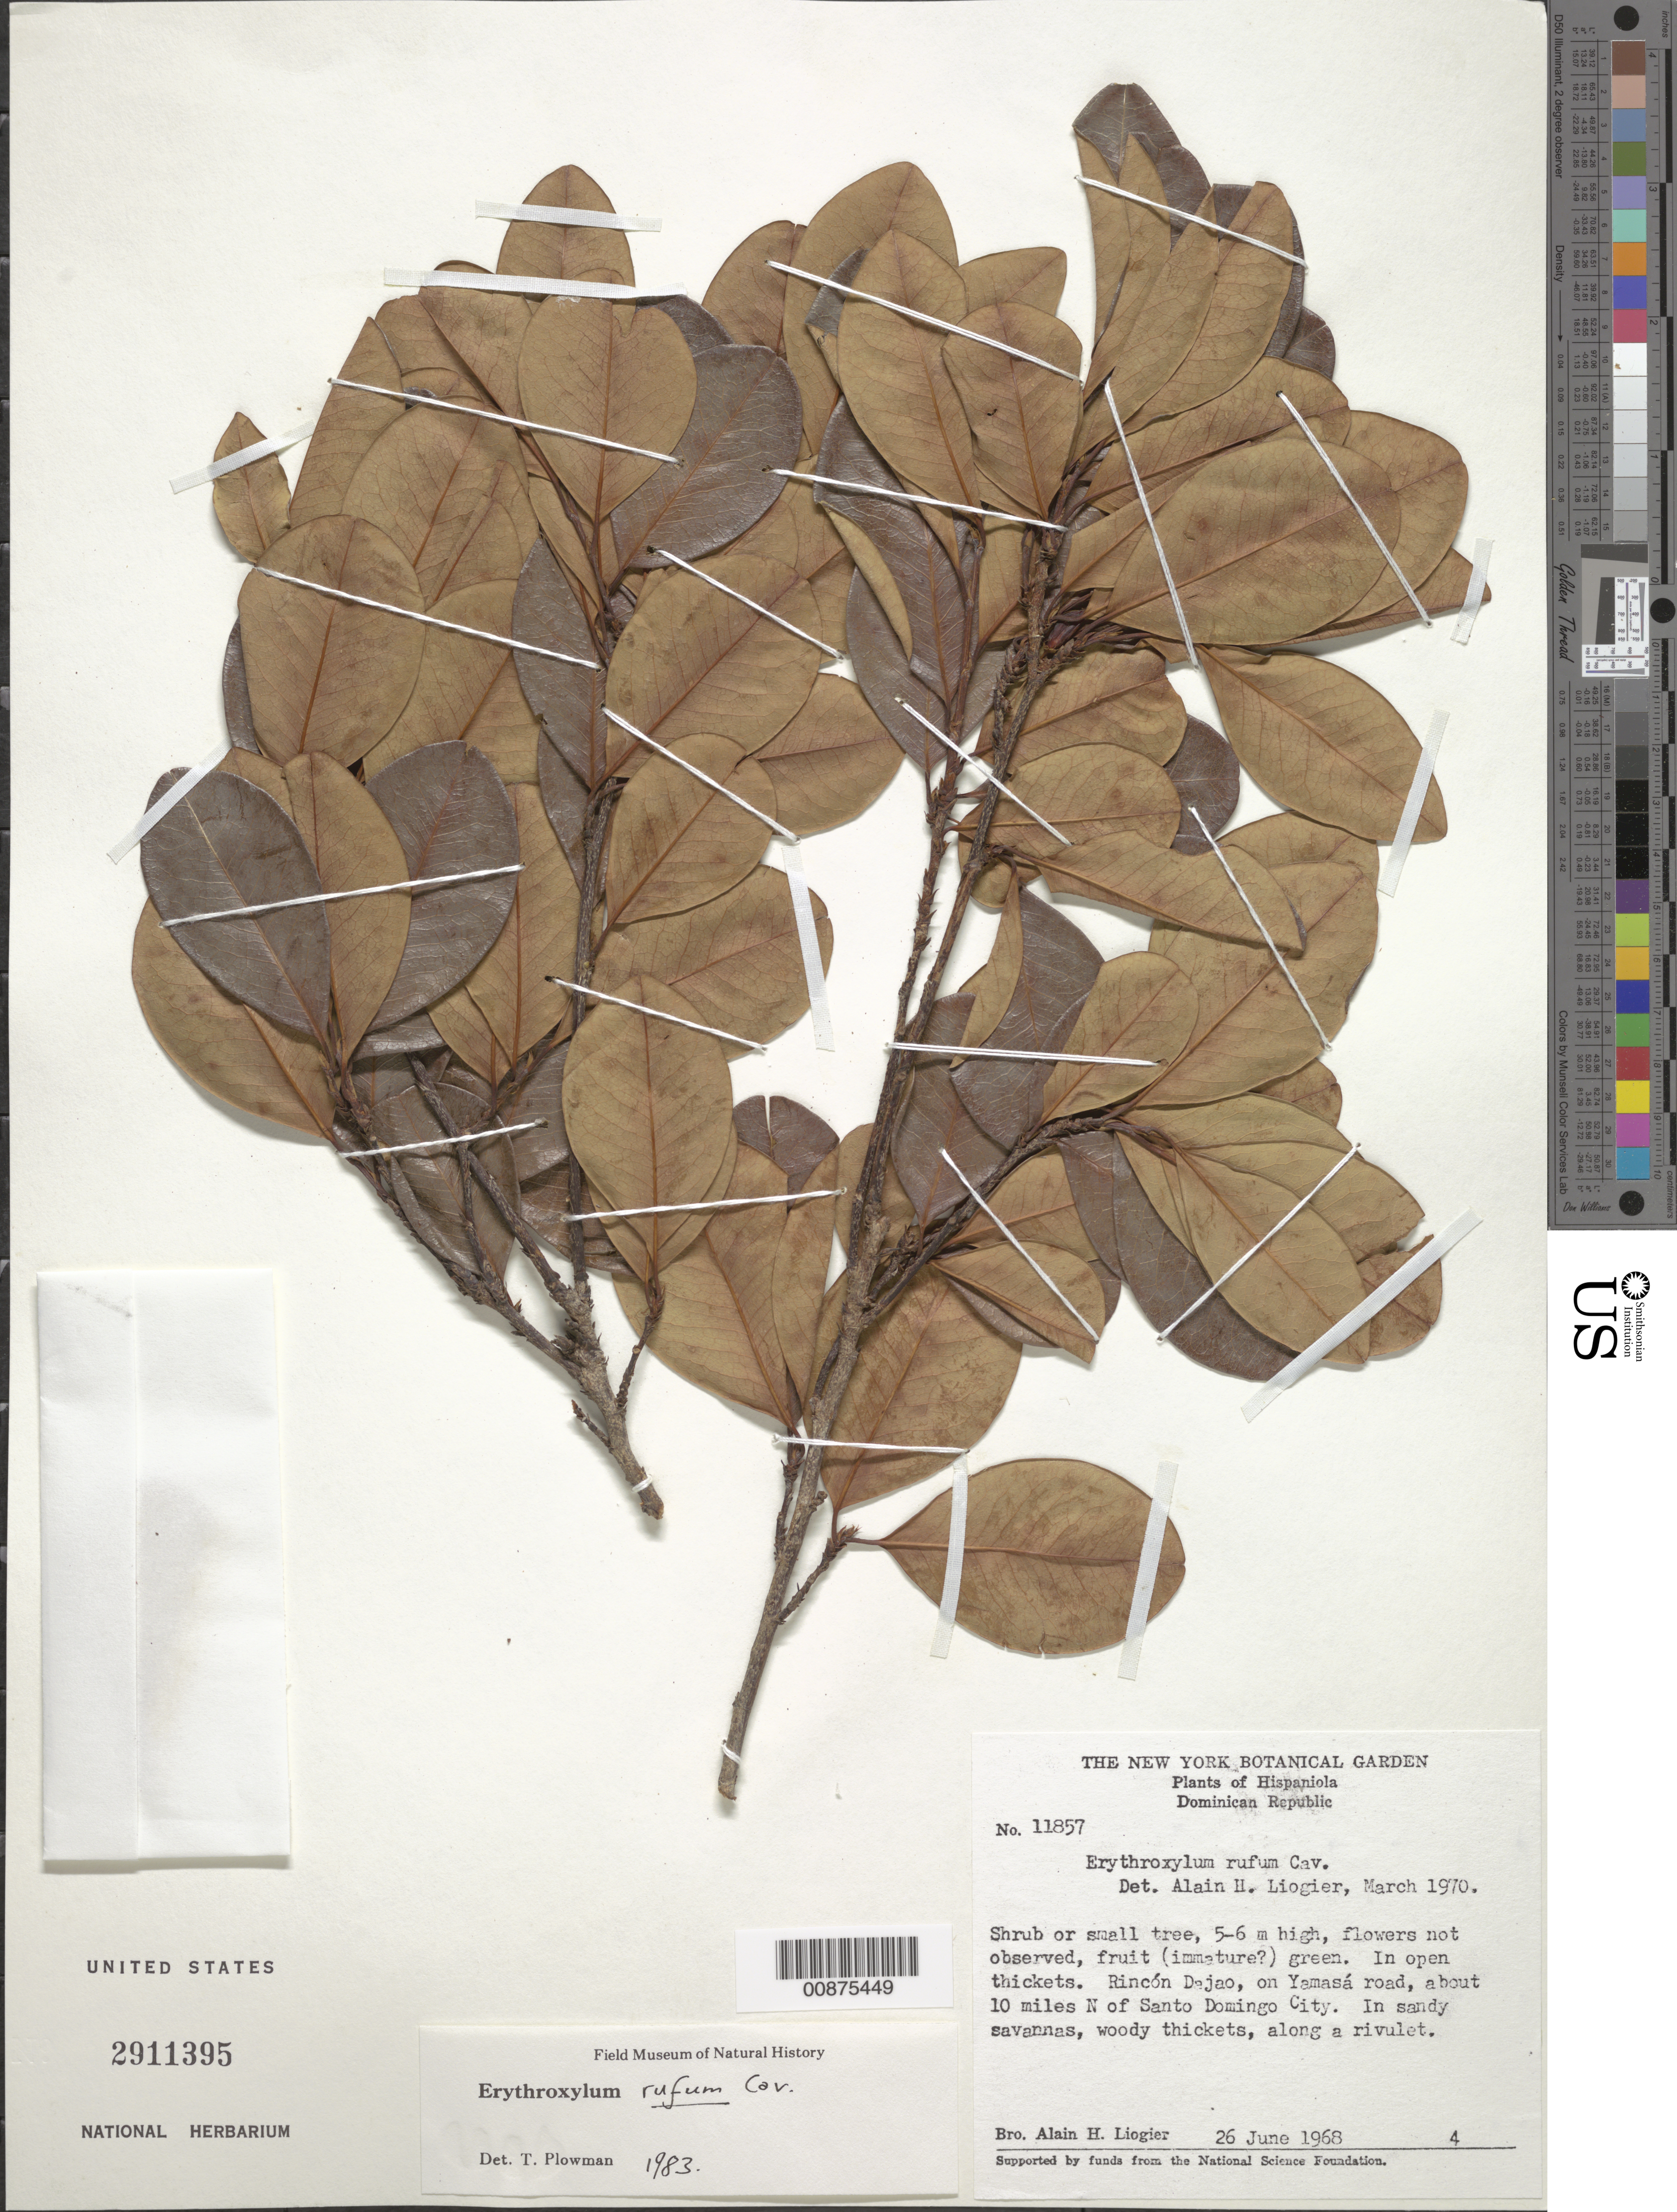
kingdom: Plantae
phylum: Tracheophyta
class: Magnoliopsida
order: Malpighiales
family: Erythroxylaceae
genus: Erythroxylum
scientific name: Erythroxylum rufum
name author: Cav.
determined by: Plowman, Timothy C.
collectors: A. H. Liogier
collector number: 11857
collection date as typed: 26 Jun 1968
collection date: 1968-06-26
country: Dominican Republic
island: Hispaniola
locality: Rincón Dajao, on Yamasá road, about 10 miles N of Santo Domingo City.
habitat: In open woody thickets. In sandy savannas, along a rivulet.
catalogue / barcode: US 2911395